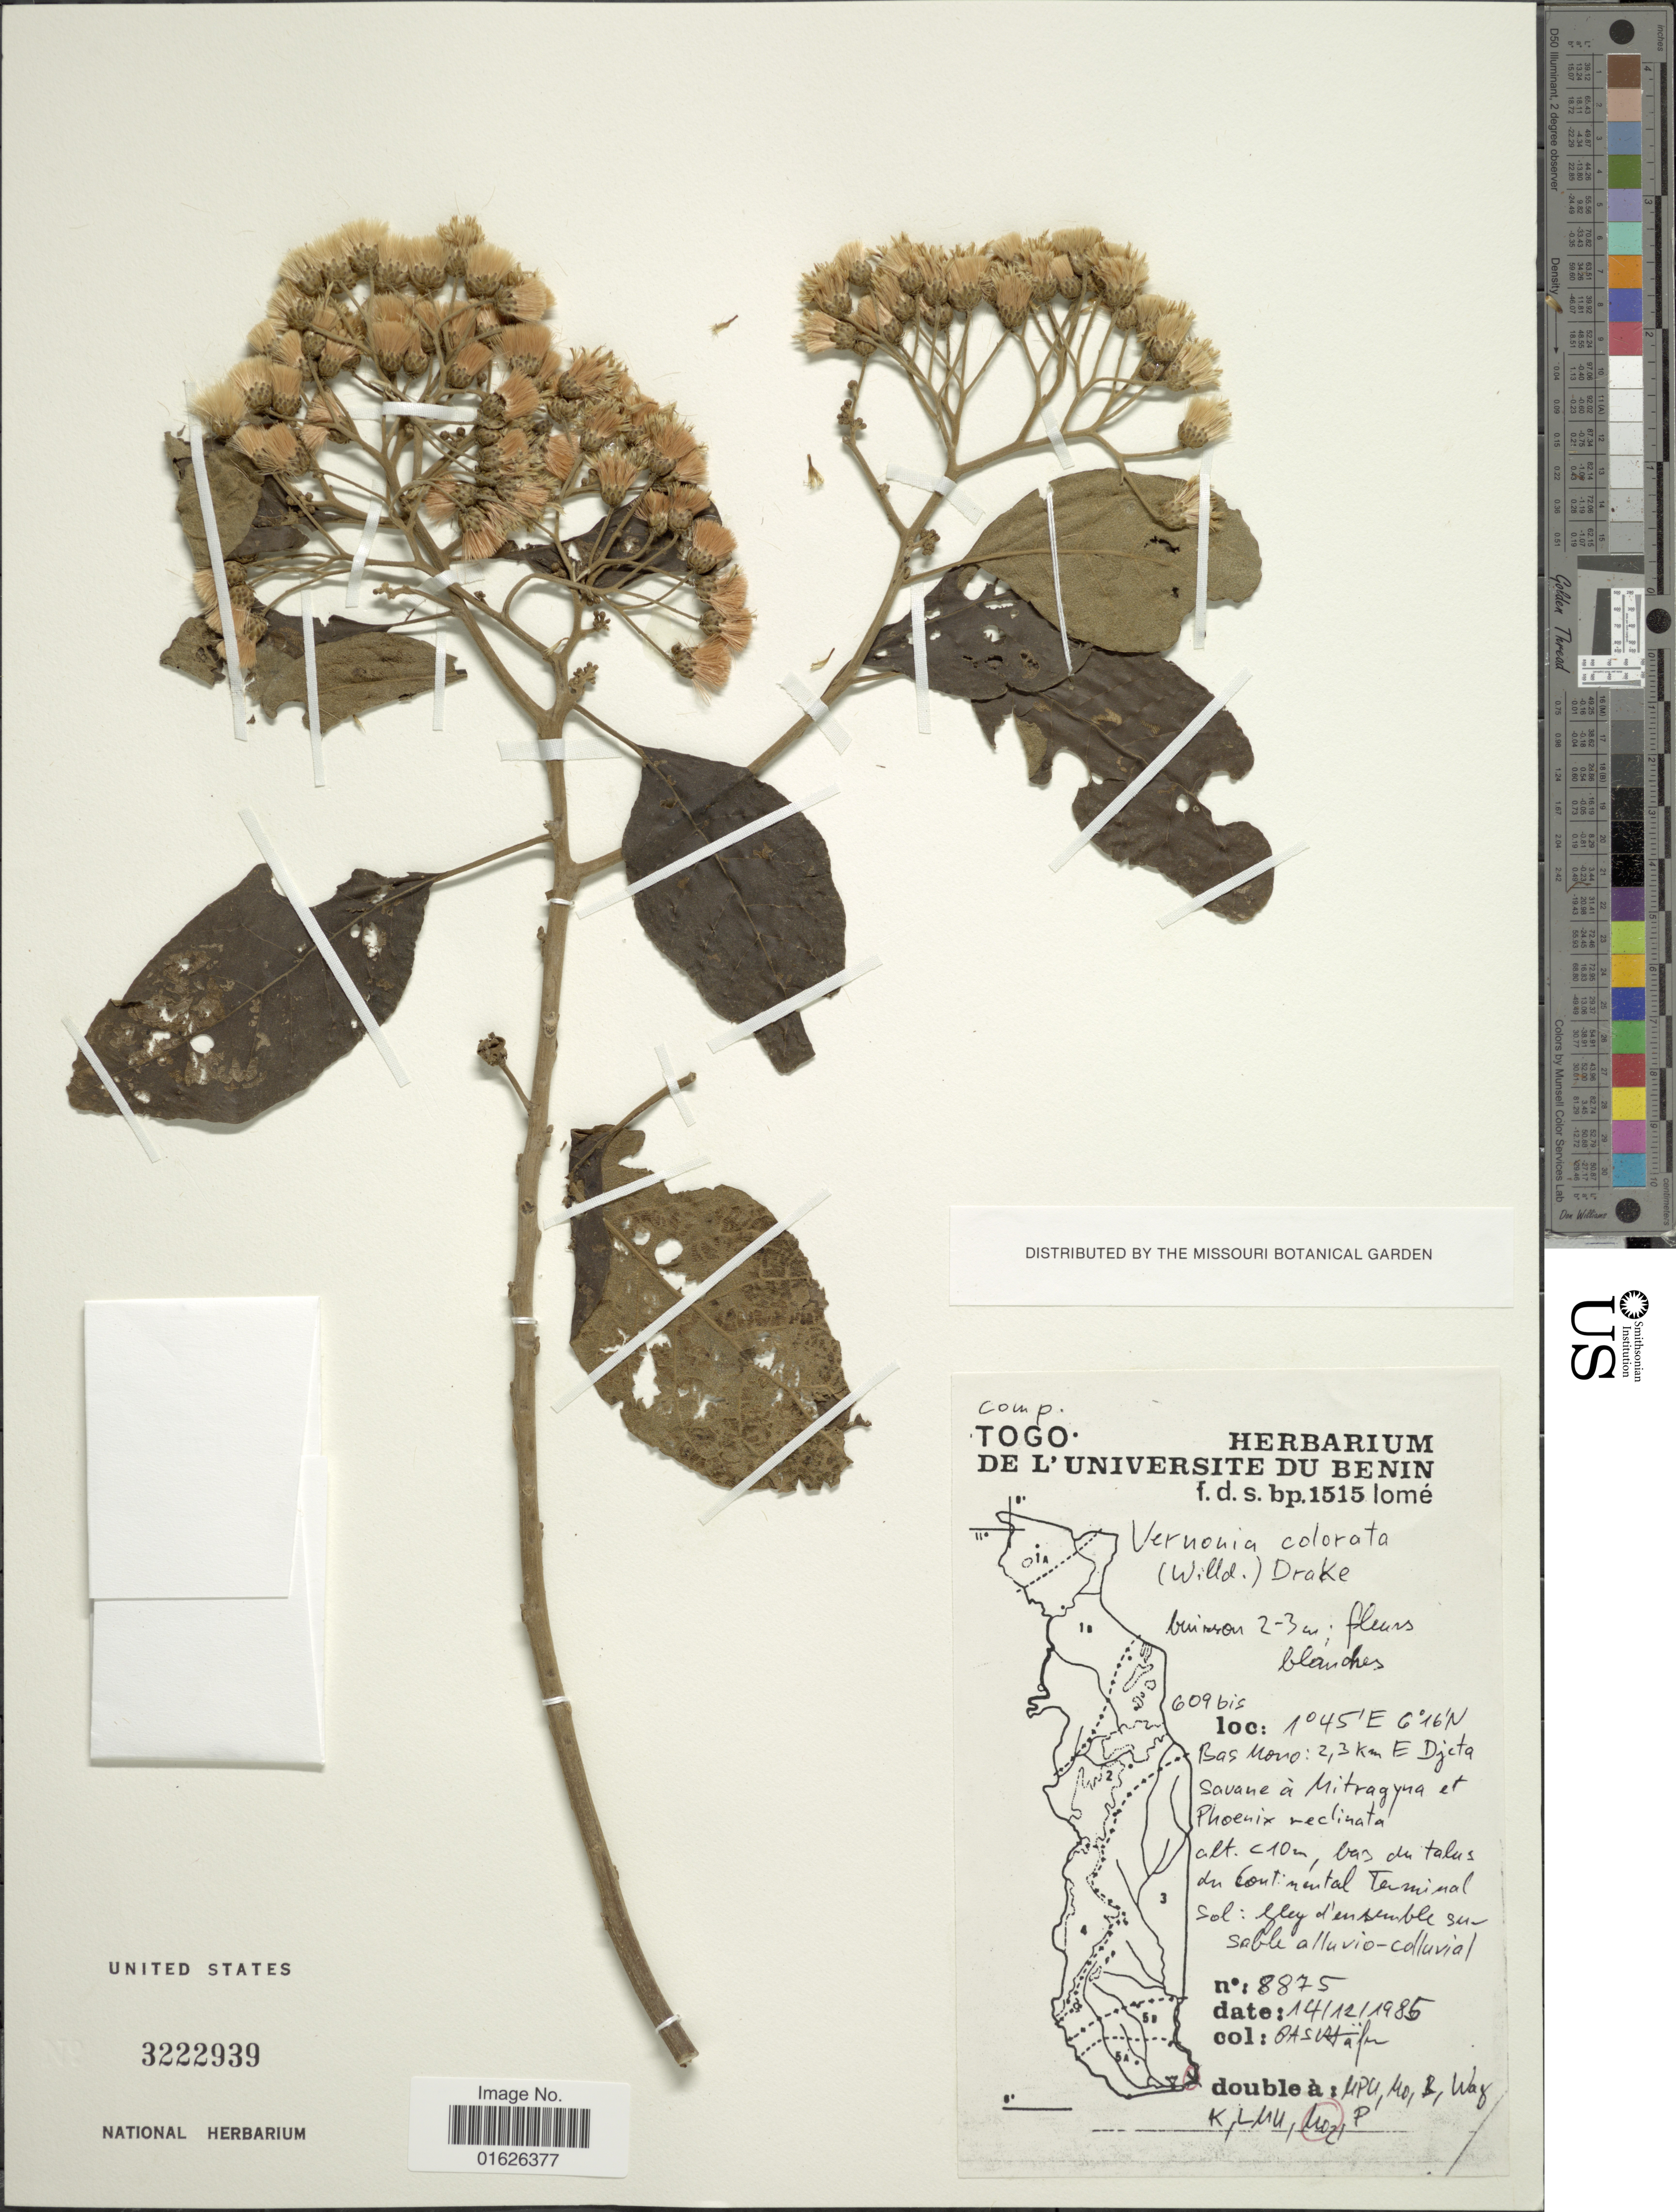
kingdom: Plantae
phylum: Tracheophyta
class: Magnoliopsida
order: Asterales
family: Asteraceae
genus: Gymnanthemum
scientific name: Gymnanthemum coloratum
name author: (Willd.) H. Rob. & B. Kahn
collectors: P. A. Schäfer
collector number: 8875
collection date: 1985-12-14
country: Togo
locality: Bas Mono, 2.3 km E Djeta.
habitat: savane a Mitragyna et Phoenix reclinata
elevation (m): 10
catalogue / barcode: US 3222939